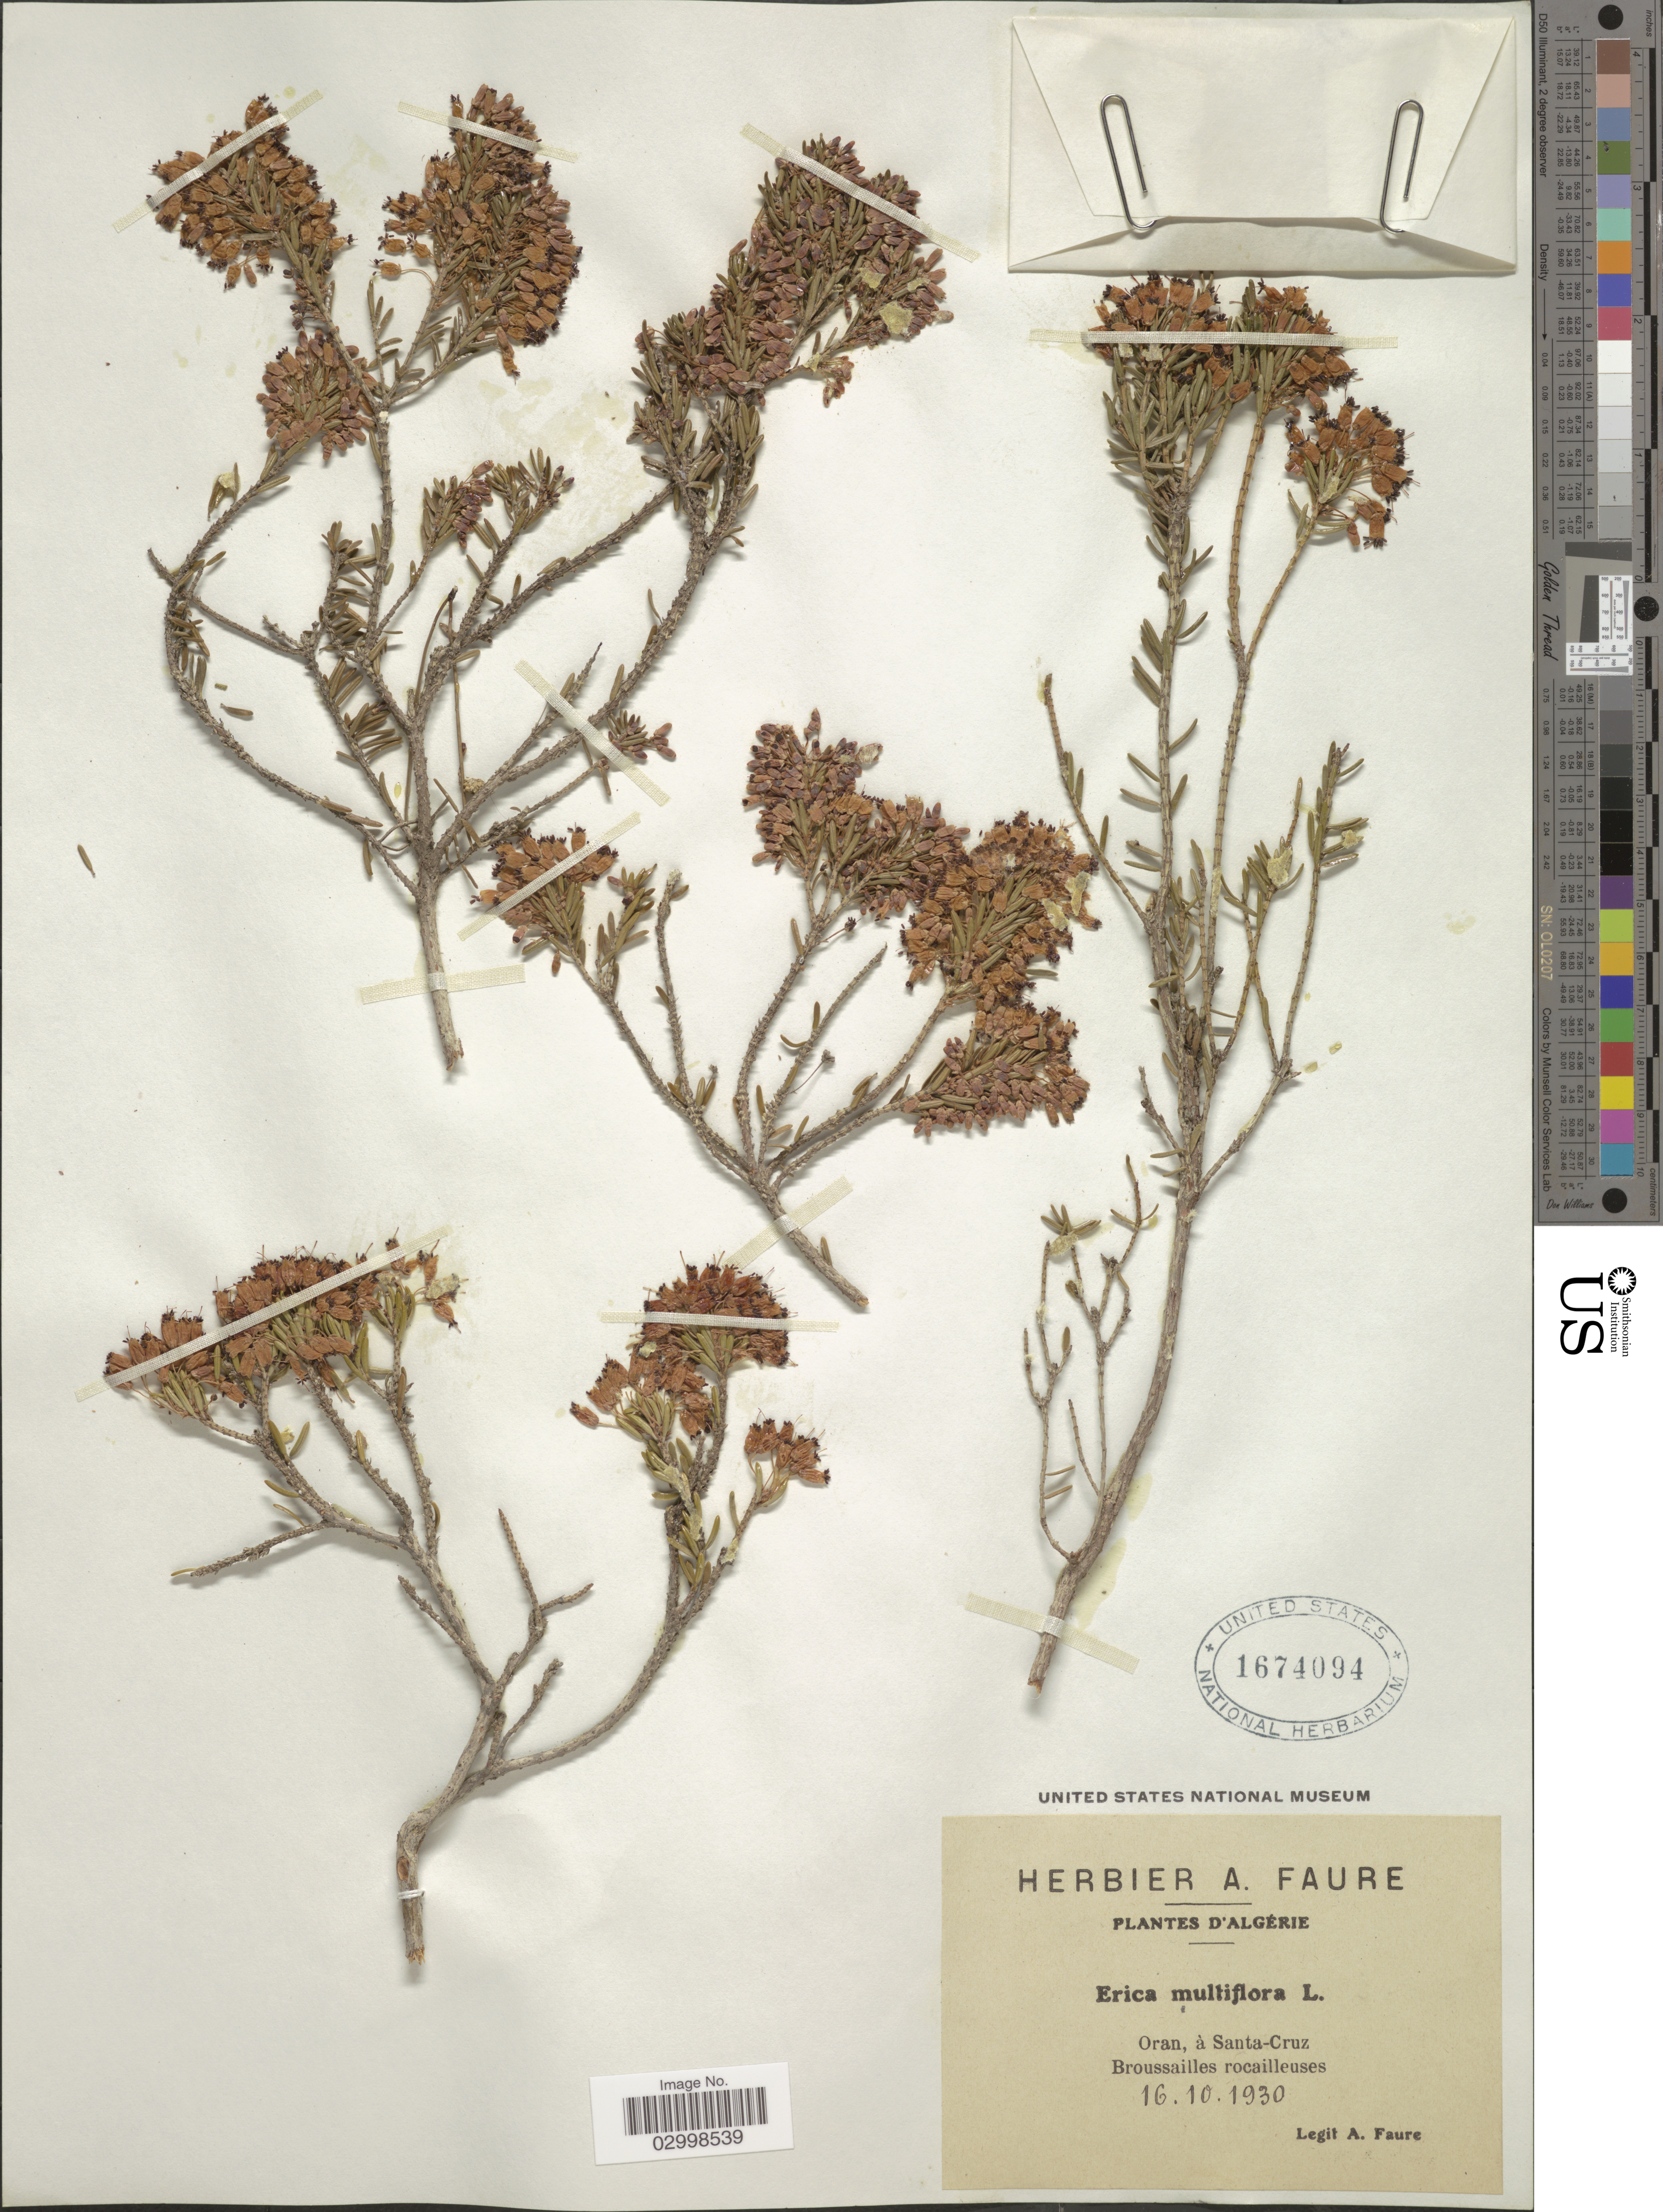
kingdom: Plantae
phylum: Tracheophyta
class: Magnoliopsida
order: Ericales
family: Ericaceae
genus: Erica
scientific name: Erica multiflora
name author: L.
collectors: A. Faure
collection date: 1930-10-16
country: Algeria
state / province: Oran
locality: Santa-Cruz.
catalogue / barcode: US 1674094